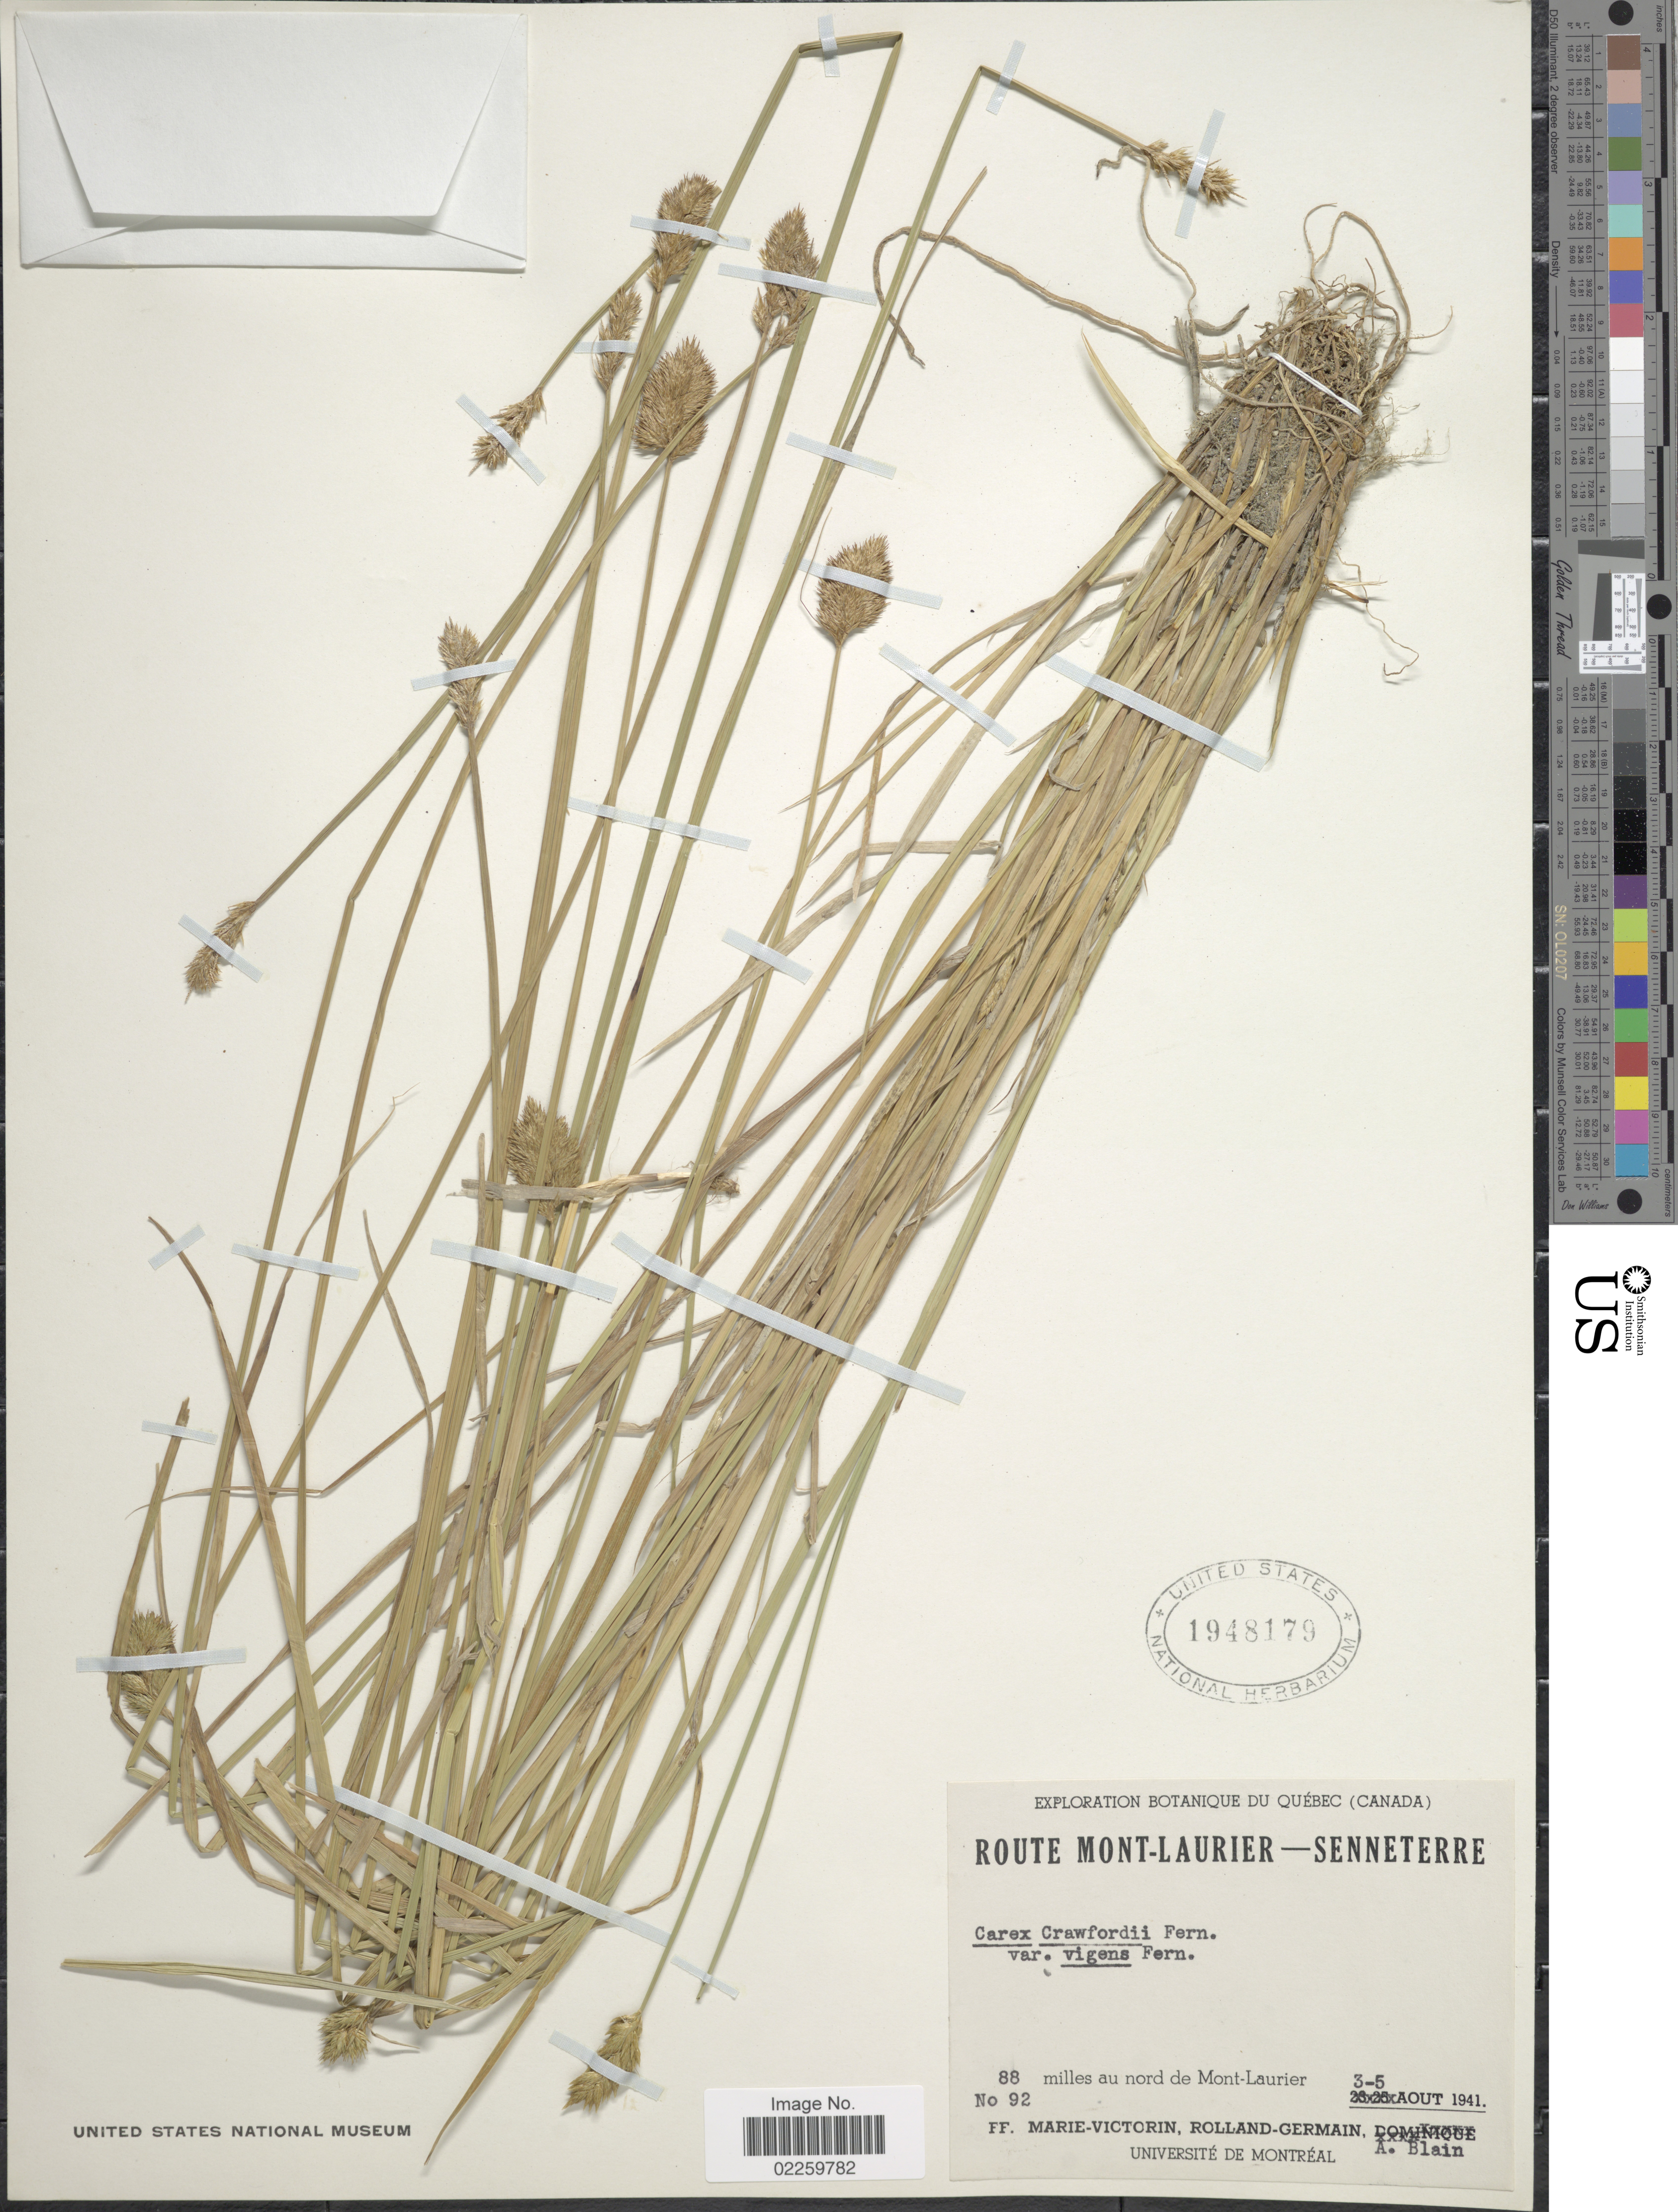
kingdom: Plantae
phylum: Tracheophyta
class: Liliopsida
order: Poales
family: Cyperaceae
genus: Carex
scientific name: Carex crawfordii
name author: Fernald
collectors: F. Marie-Victorin, Rolland-Germain & A. Blain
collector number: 92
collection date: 1941-08-03/1941-08-05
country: Canada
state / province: Quebec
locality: Route Mont-Laurier-Senneterre, 88 miles au nord de Mont-Laurier.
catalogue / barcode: US 1948179